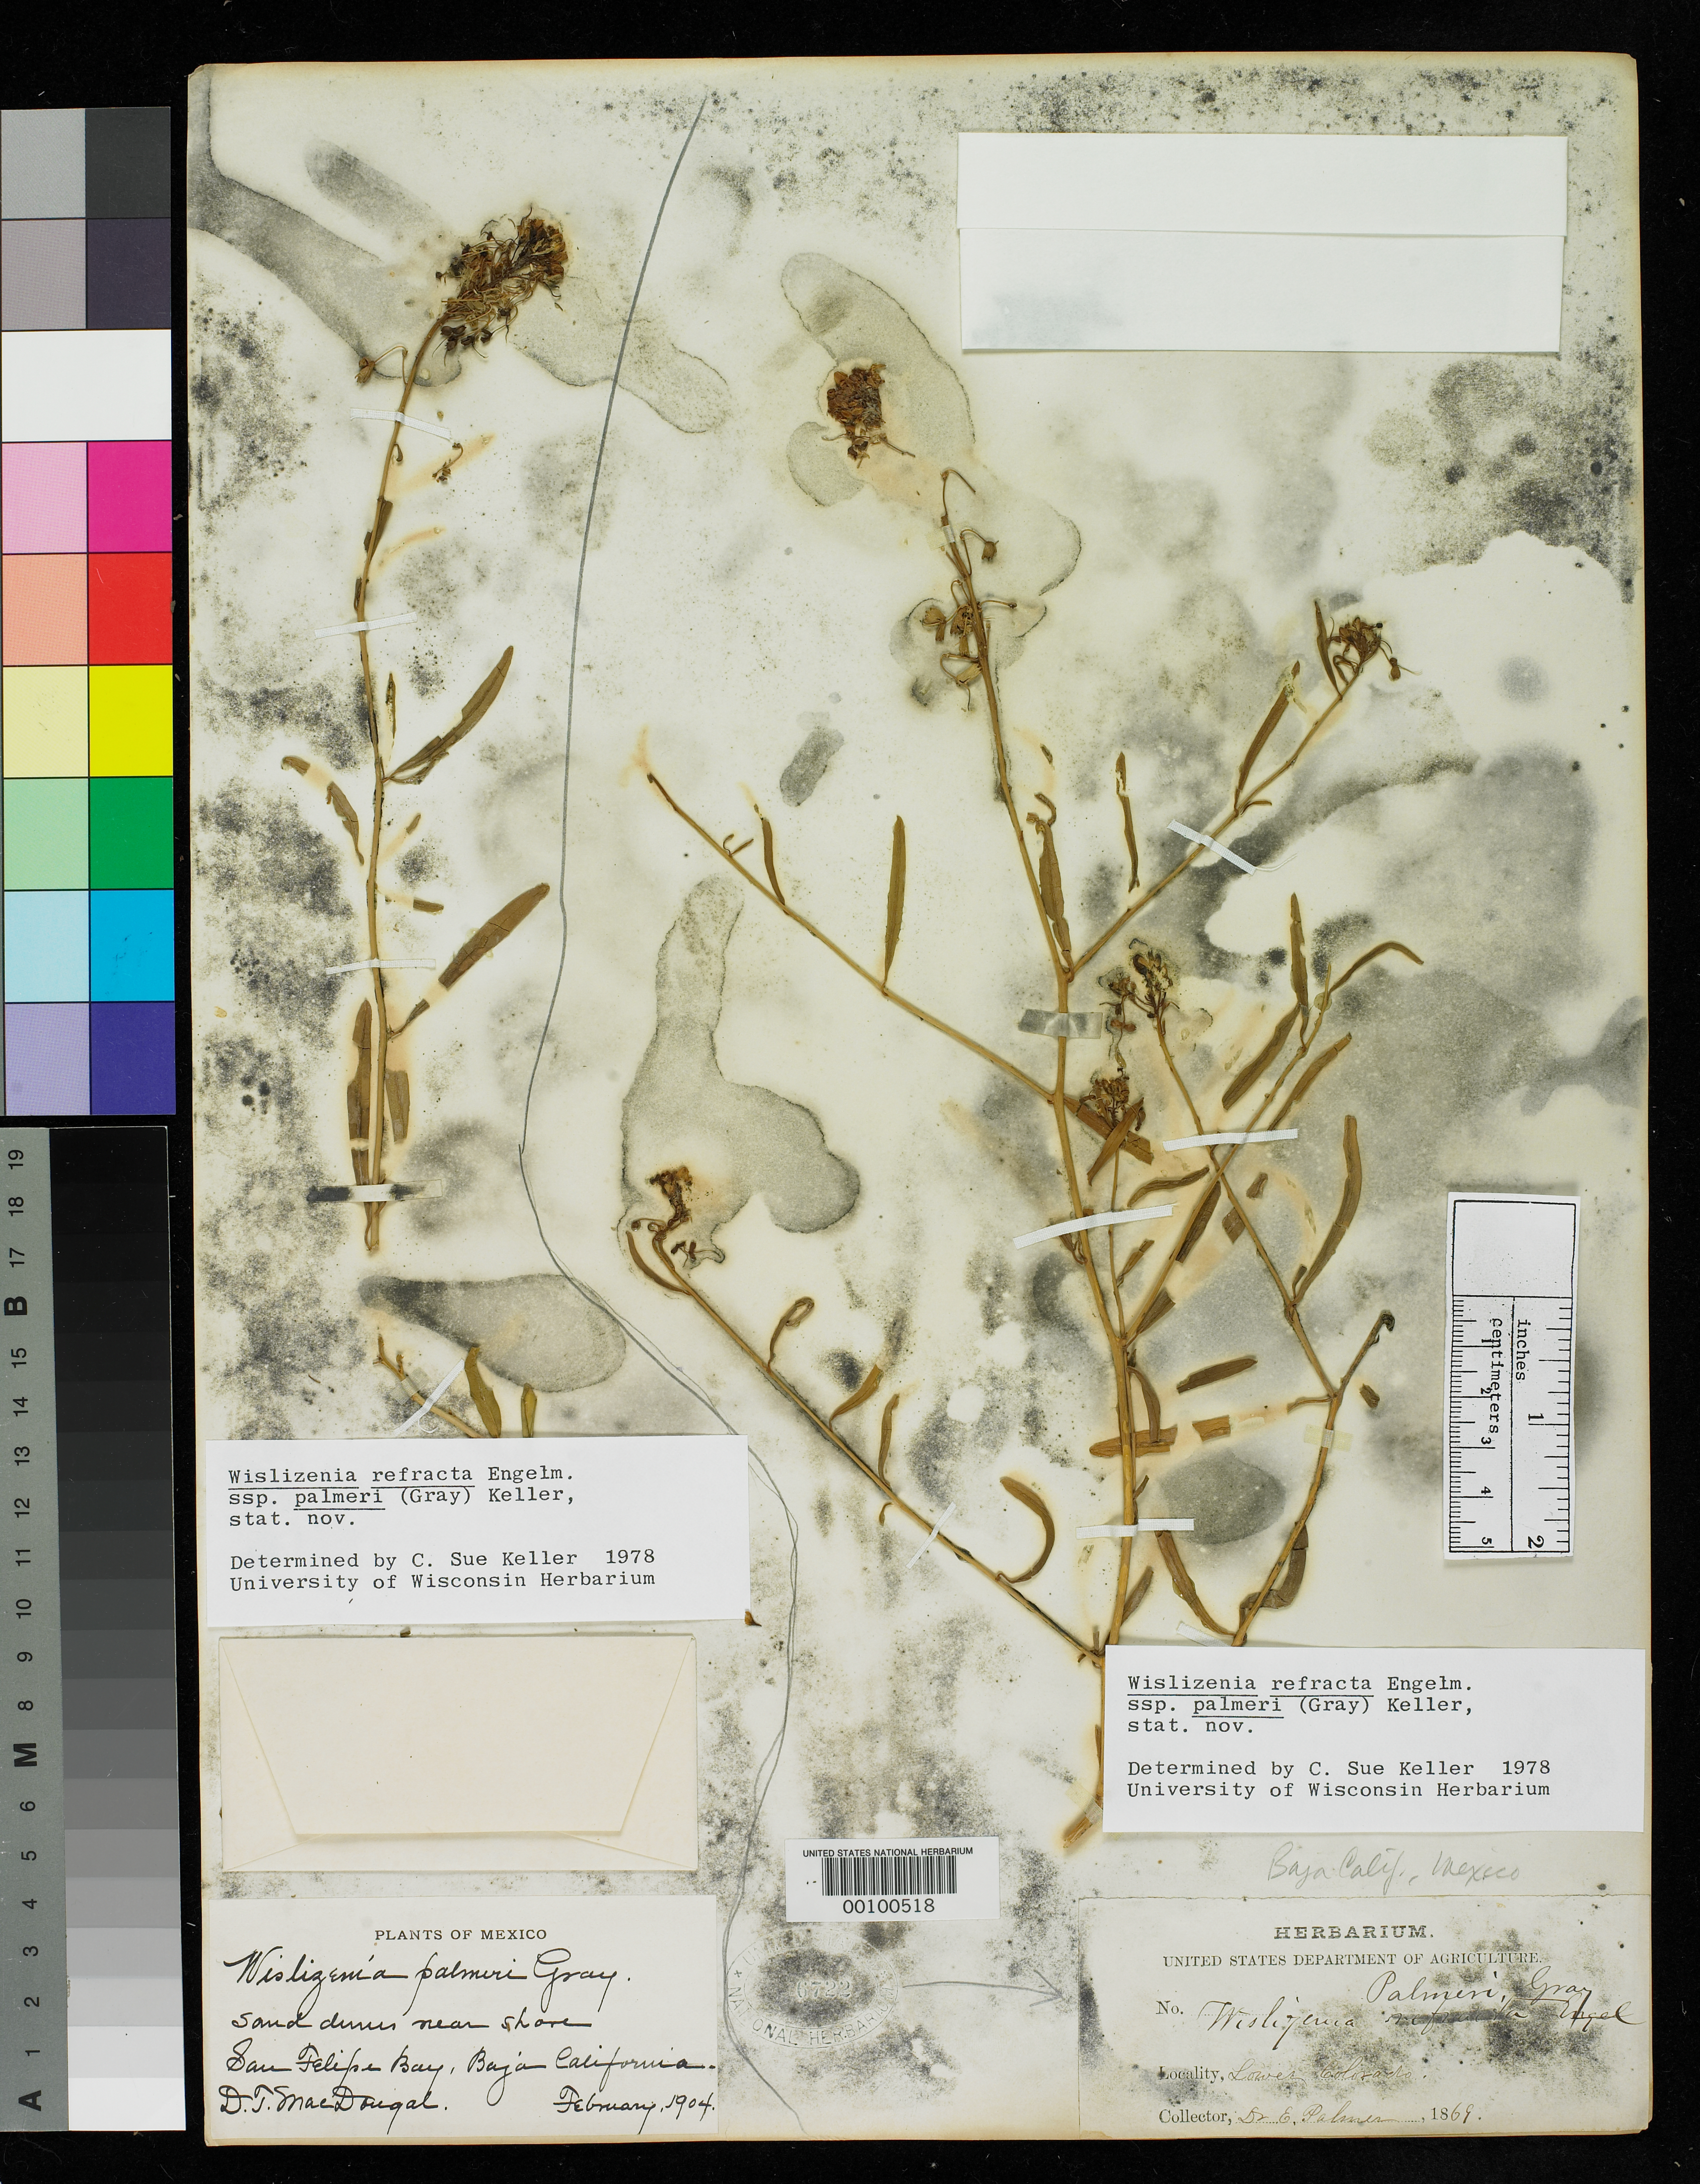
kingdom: Plantae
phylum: Tracheophyta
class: Magnoliopsida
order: Brassicales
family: Cleomaceae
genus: Wislizenia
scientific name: Wislizenia palmeri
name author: A. Gray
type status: Type Collection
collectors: E. Palmer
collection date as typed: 1869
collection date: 1869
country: Mexico / United States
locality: On lower Colorado River.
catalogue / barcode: US 6722